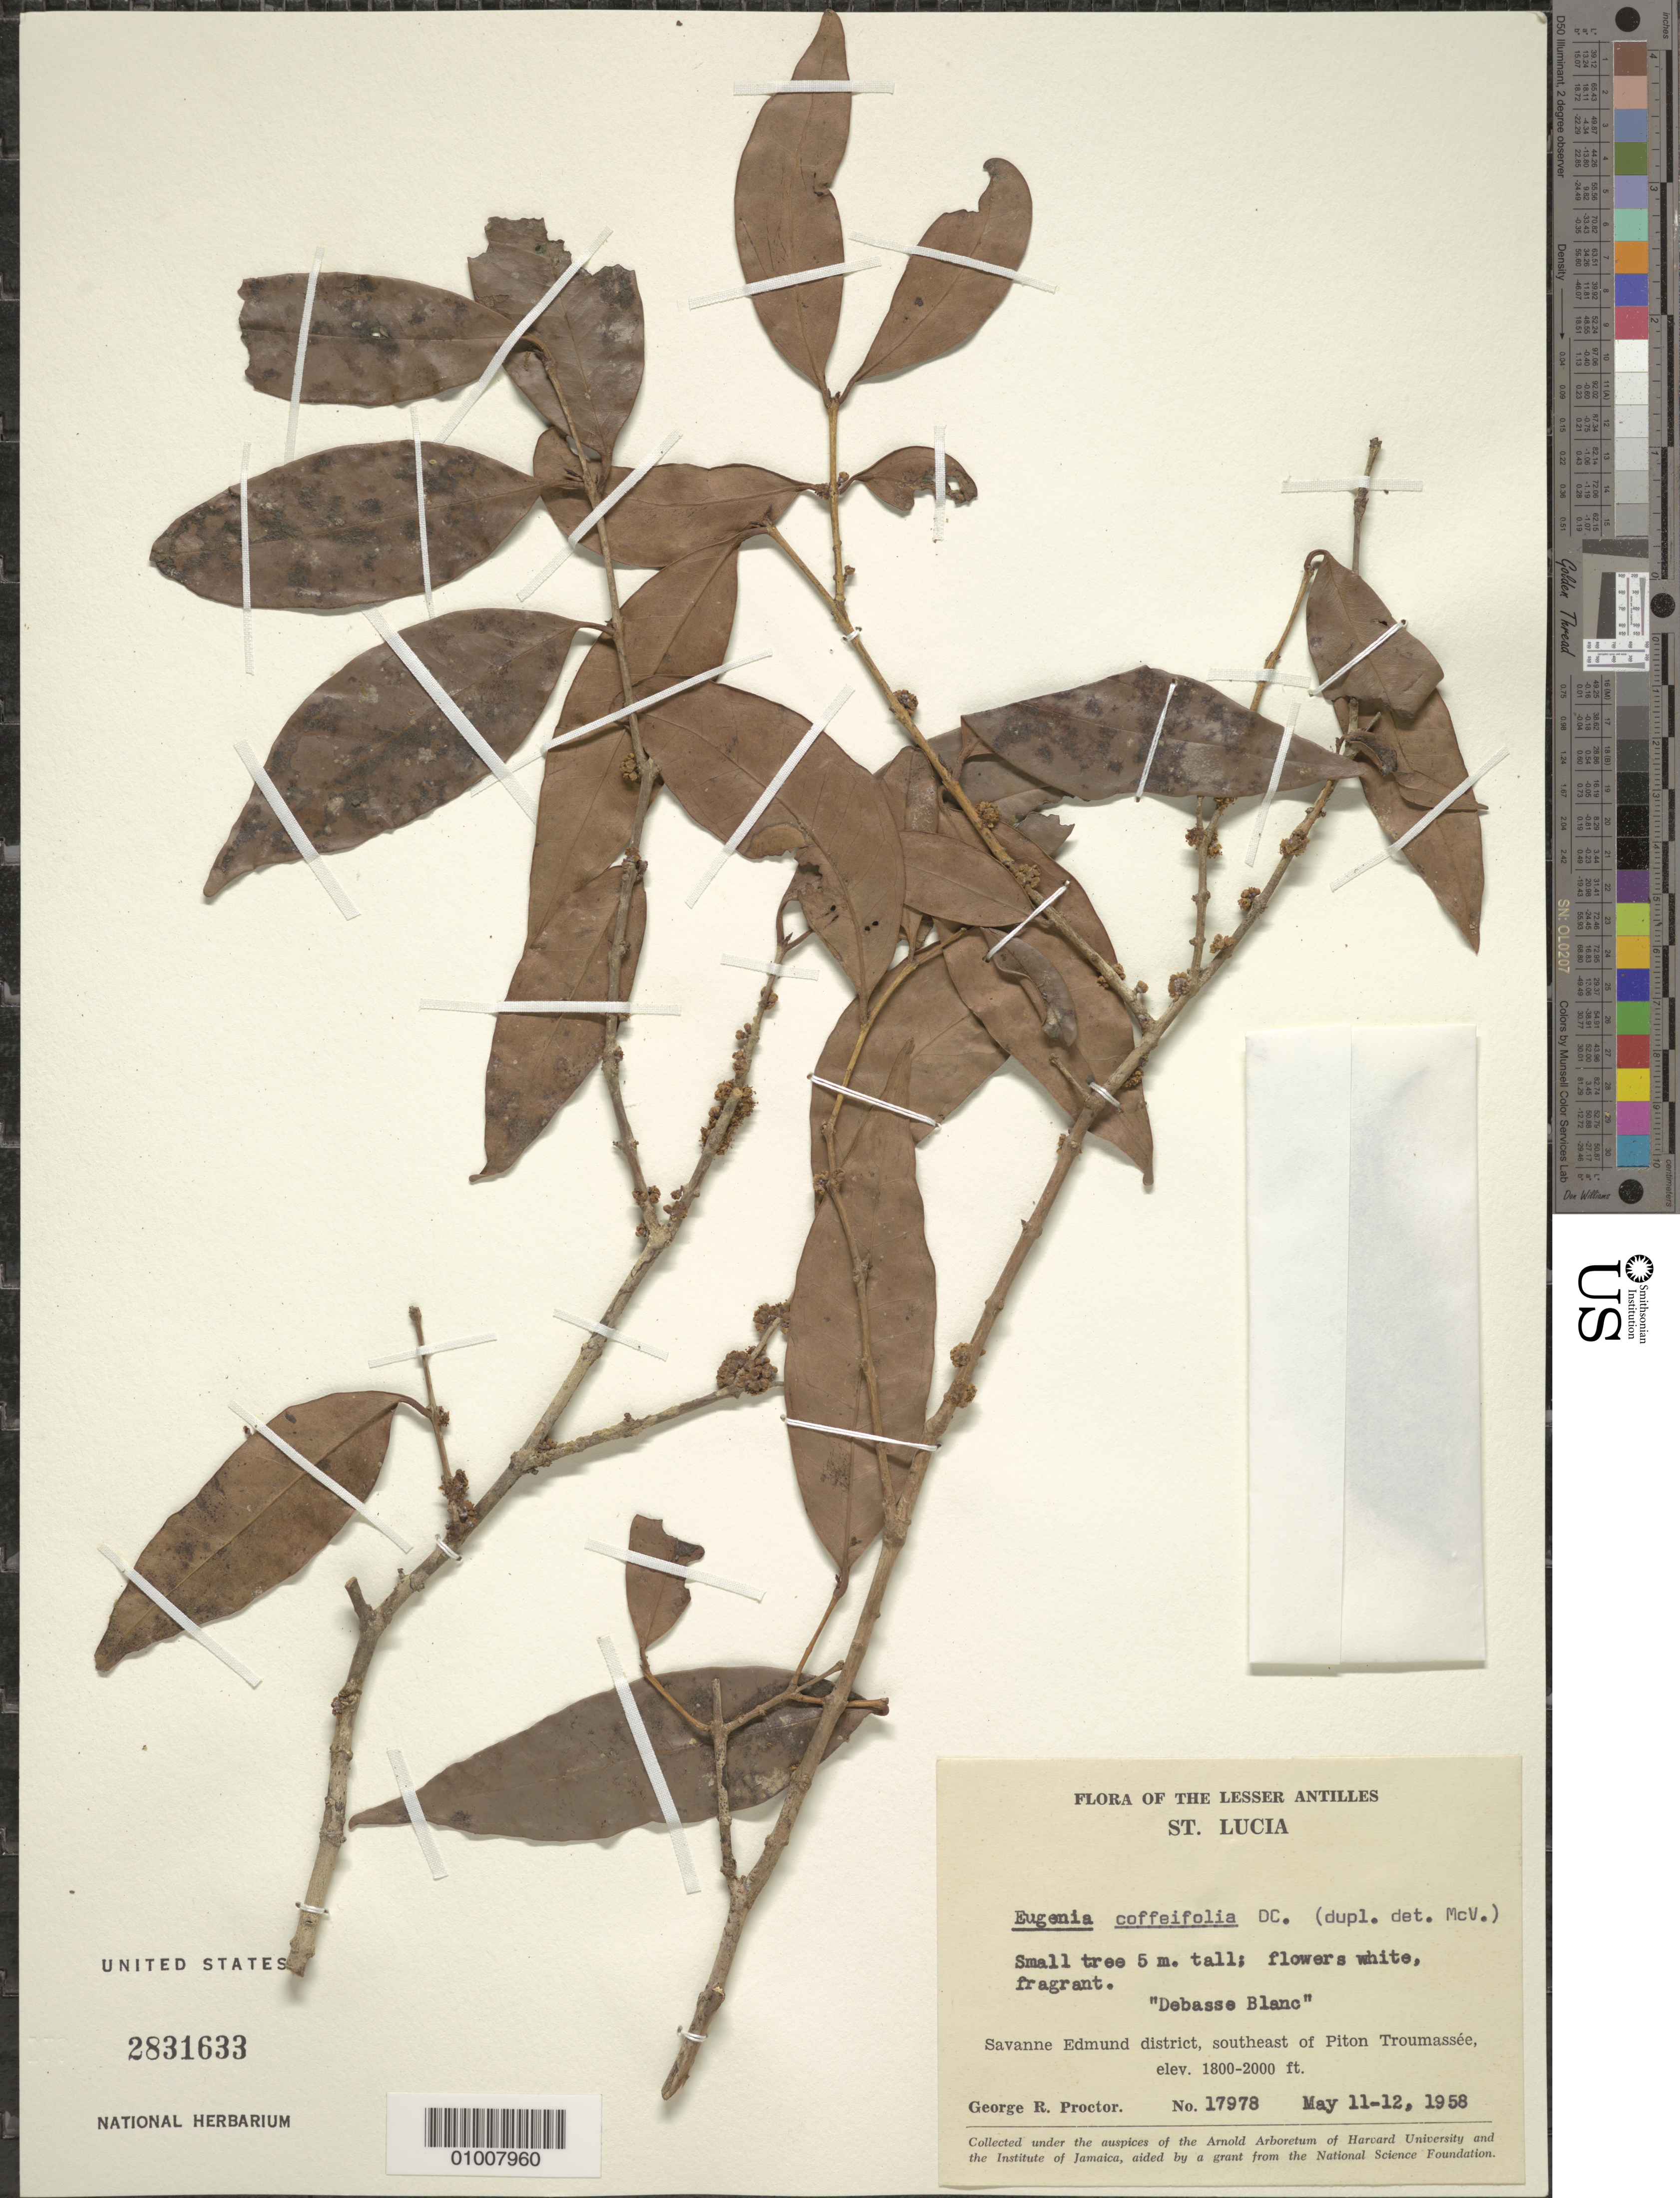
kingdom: Plantae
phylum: Tracheophyta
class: Magnoliopsida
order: Myrtales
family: Myrtaceae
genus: Eugenia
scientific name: Eugenia coffeifolia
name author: DC.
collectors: G. R. Proctor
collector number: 17978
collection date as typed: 11 May 1958 to 12 May 1958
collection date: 1958-05-11/1958-05-12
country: St. Lucia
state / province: Savanne Edmund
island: St. Lucia I.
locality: Southeast of Piton Troumassée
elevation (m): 549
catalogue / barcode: US 2831633